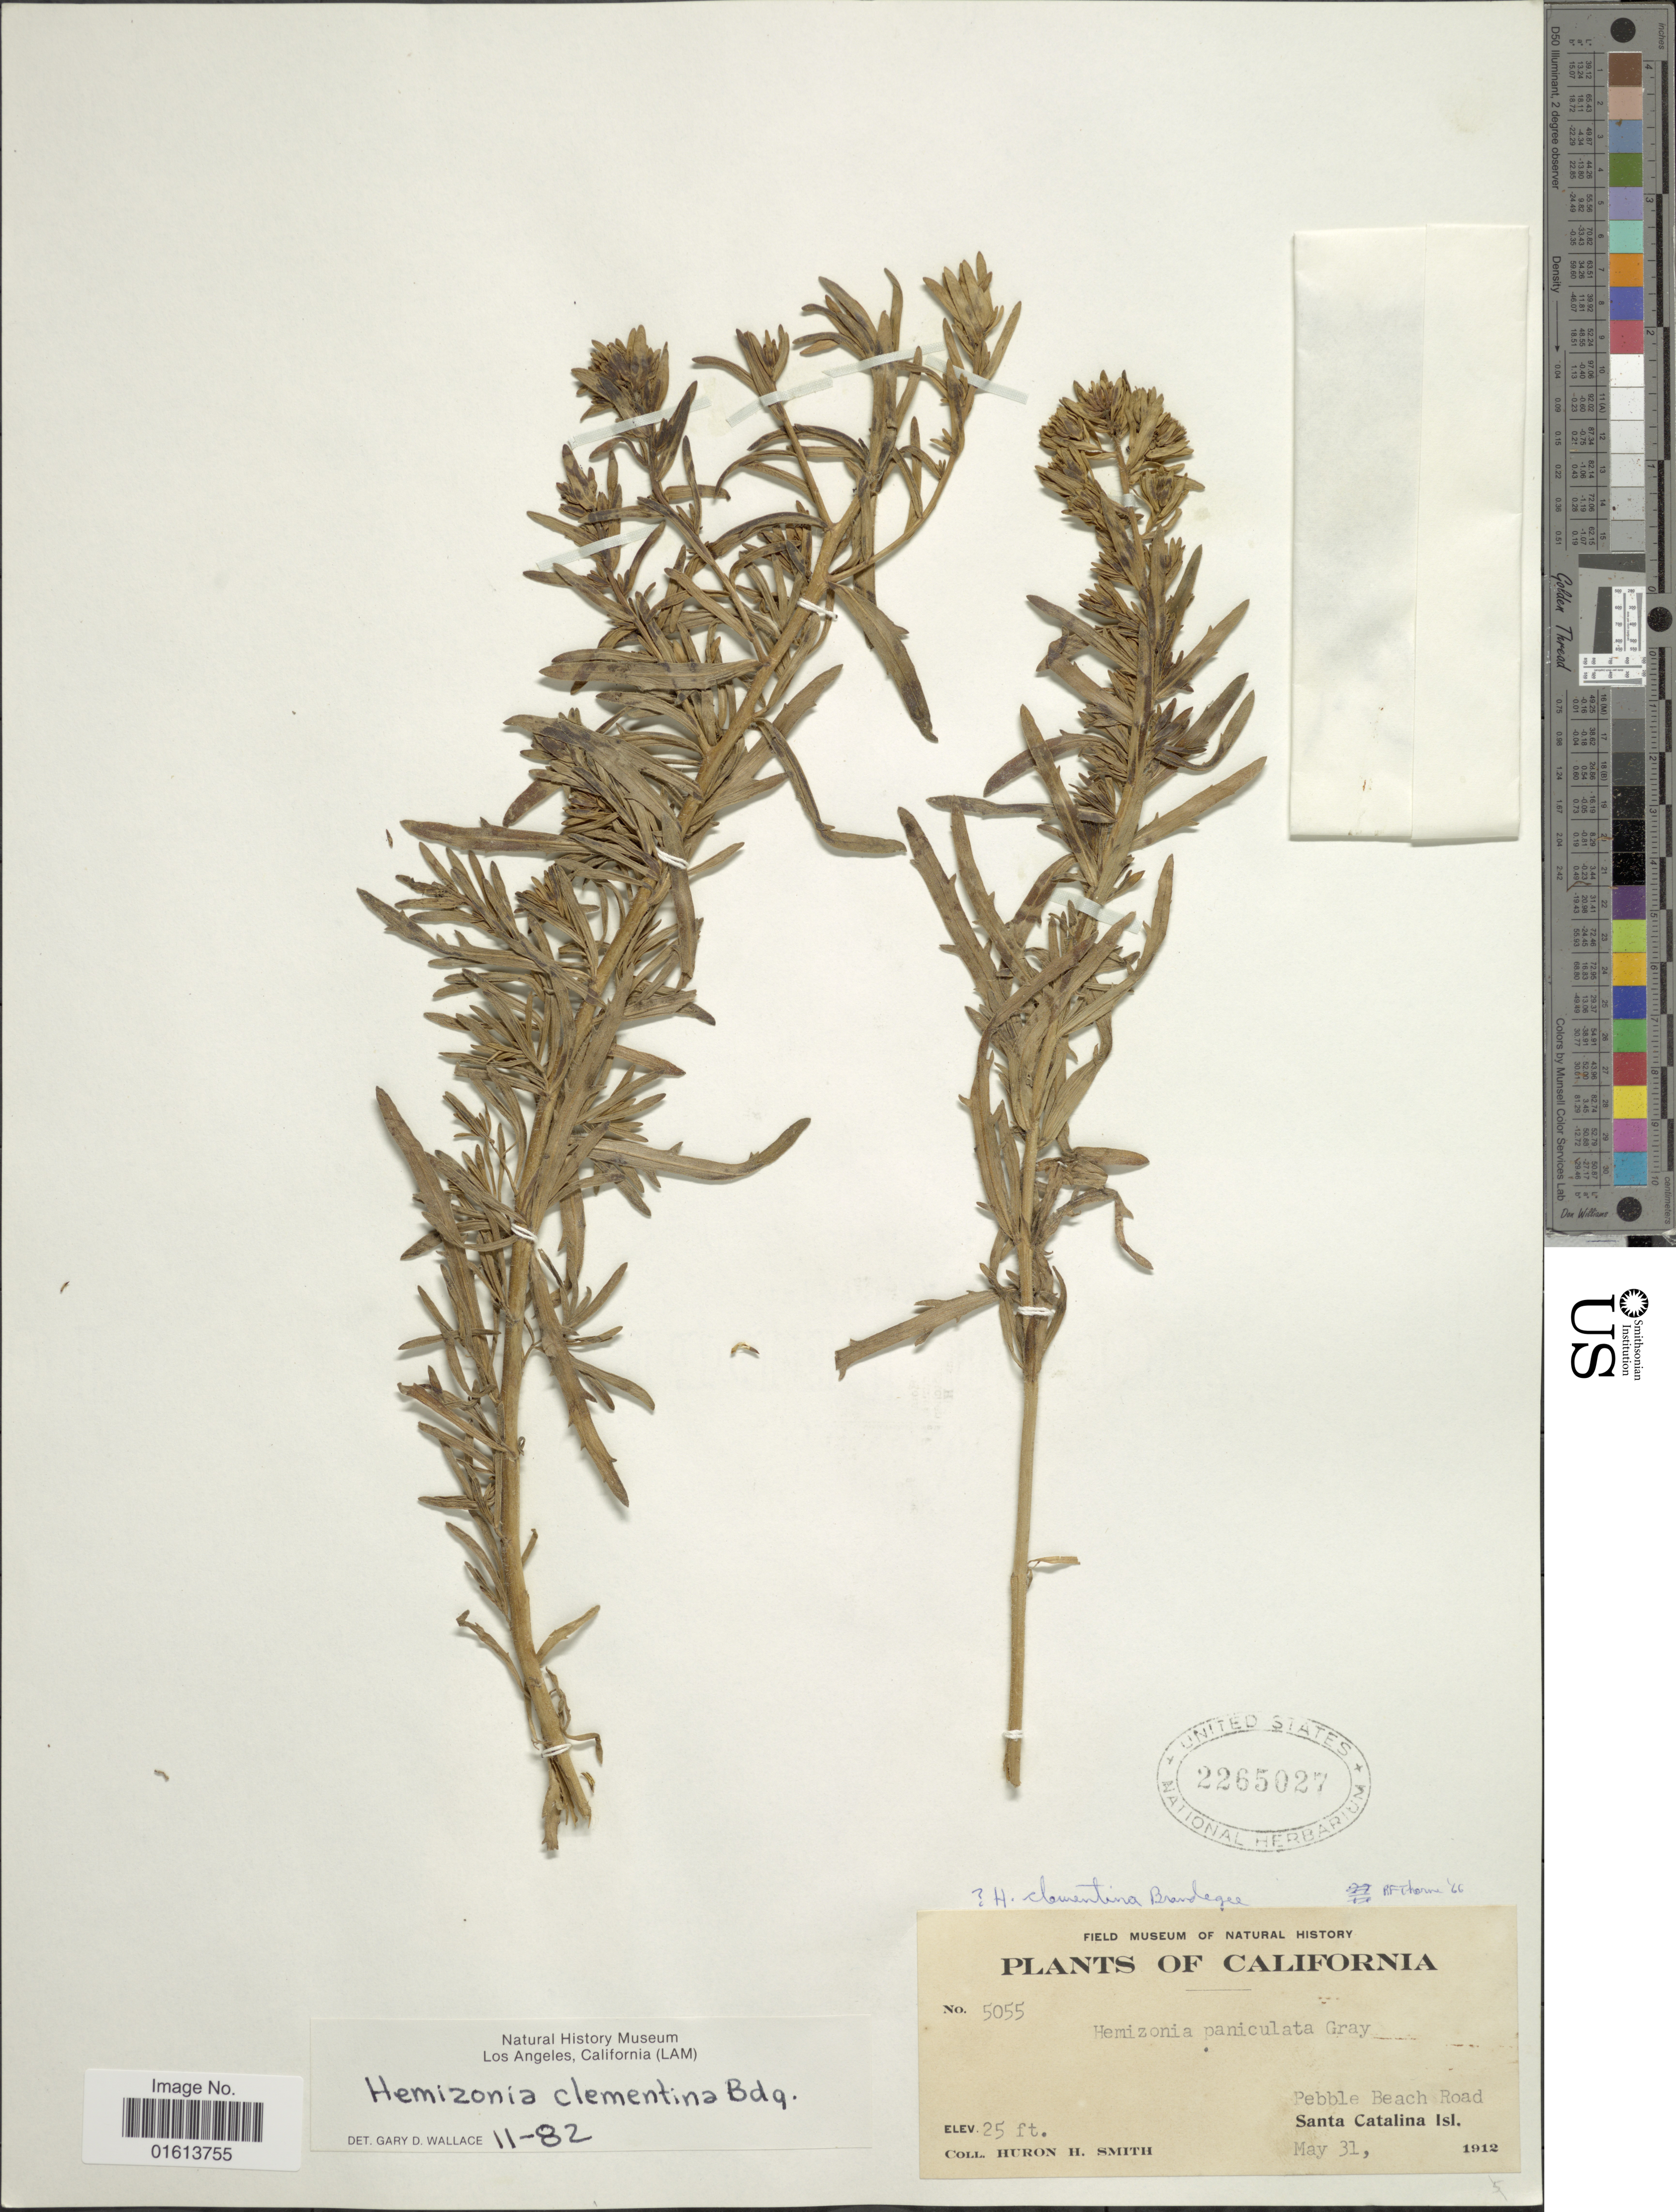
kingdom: Plantae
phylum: Tracheophyta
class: Magnoliopsida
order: Asterales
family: Asteraceae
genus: Deinandra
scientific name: Deinandra clementina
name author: (Brandegee) B.G. Baldwin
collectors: Huron H. Smith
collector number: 5055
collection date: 1912-05-31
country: United States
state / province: California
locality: California. Pebble Beach Road. Santa Catalina Isl.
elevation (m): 8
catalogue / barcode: US 2265027